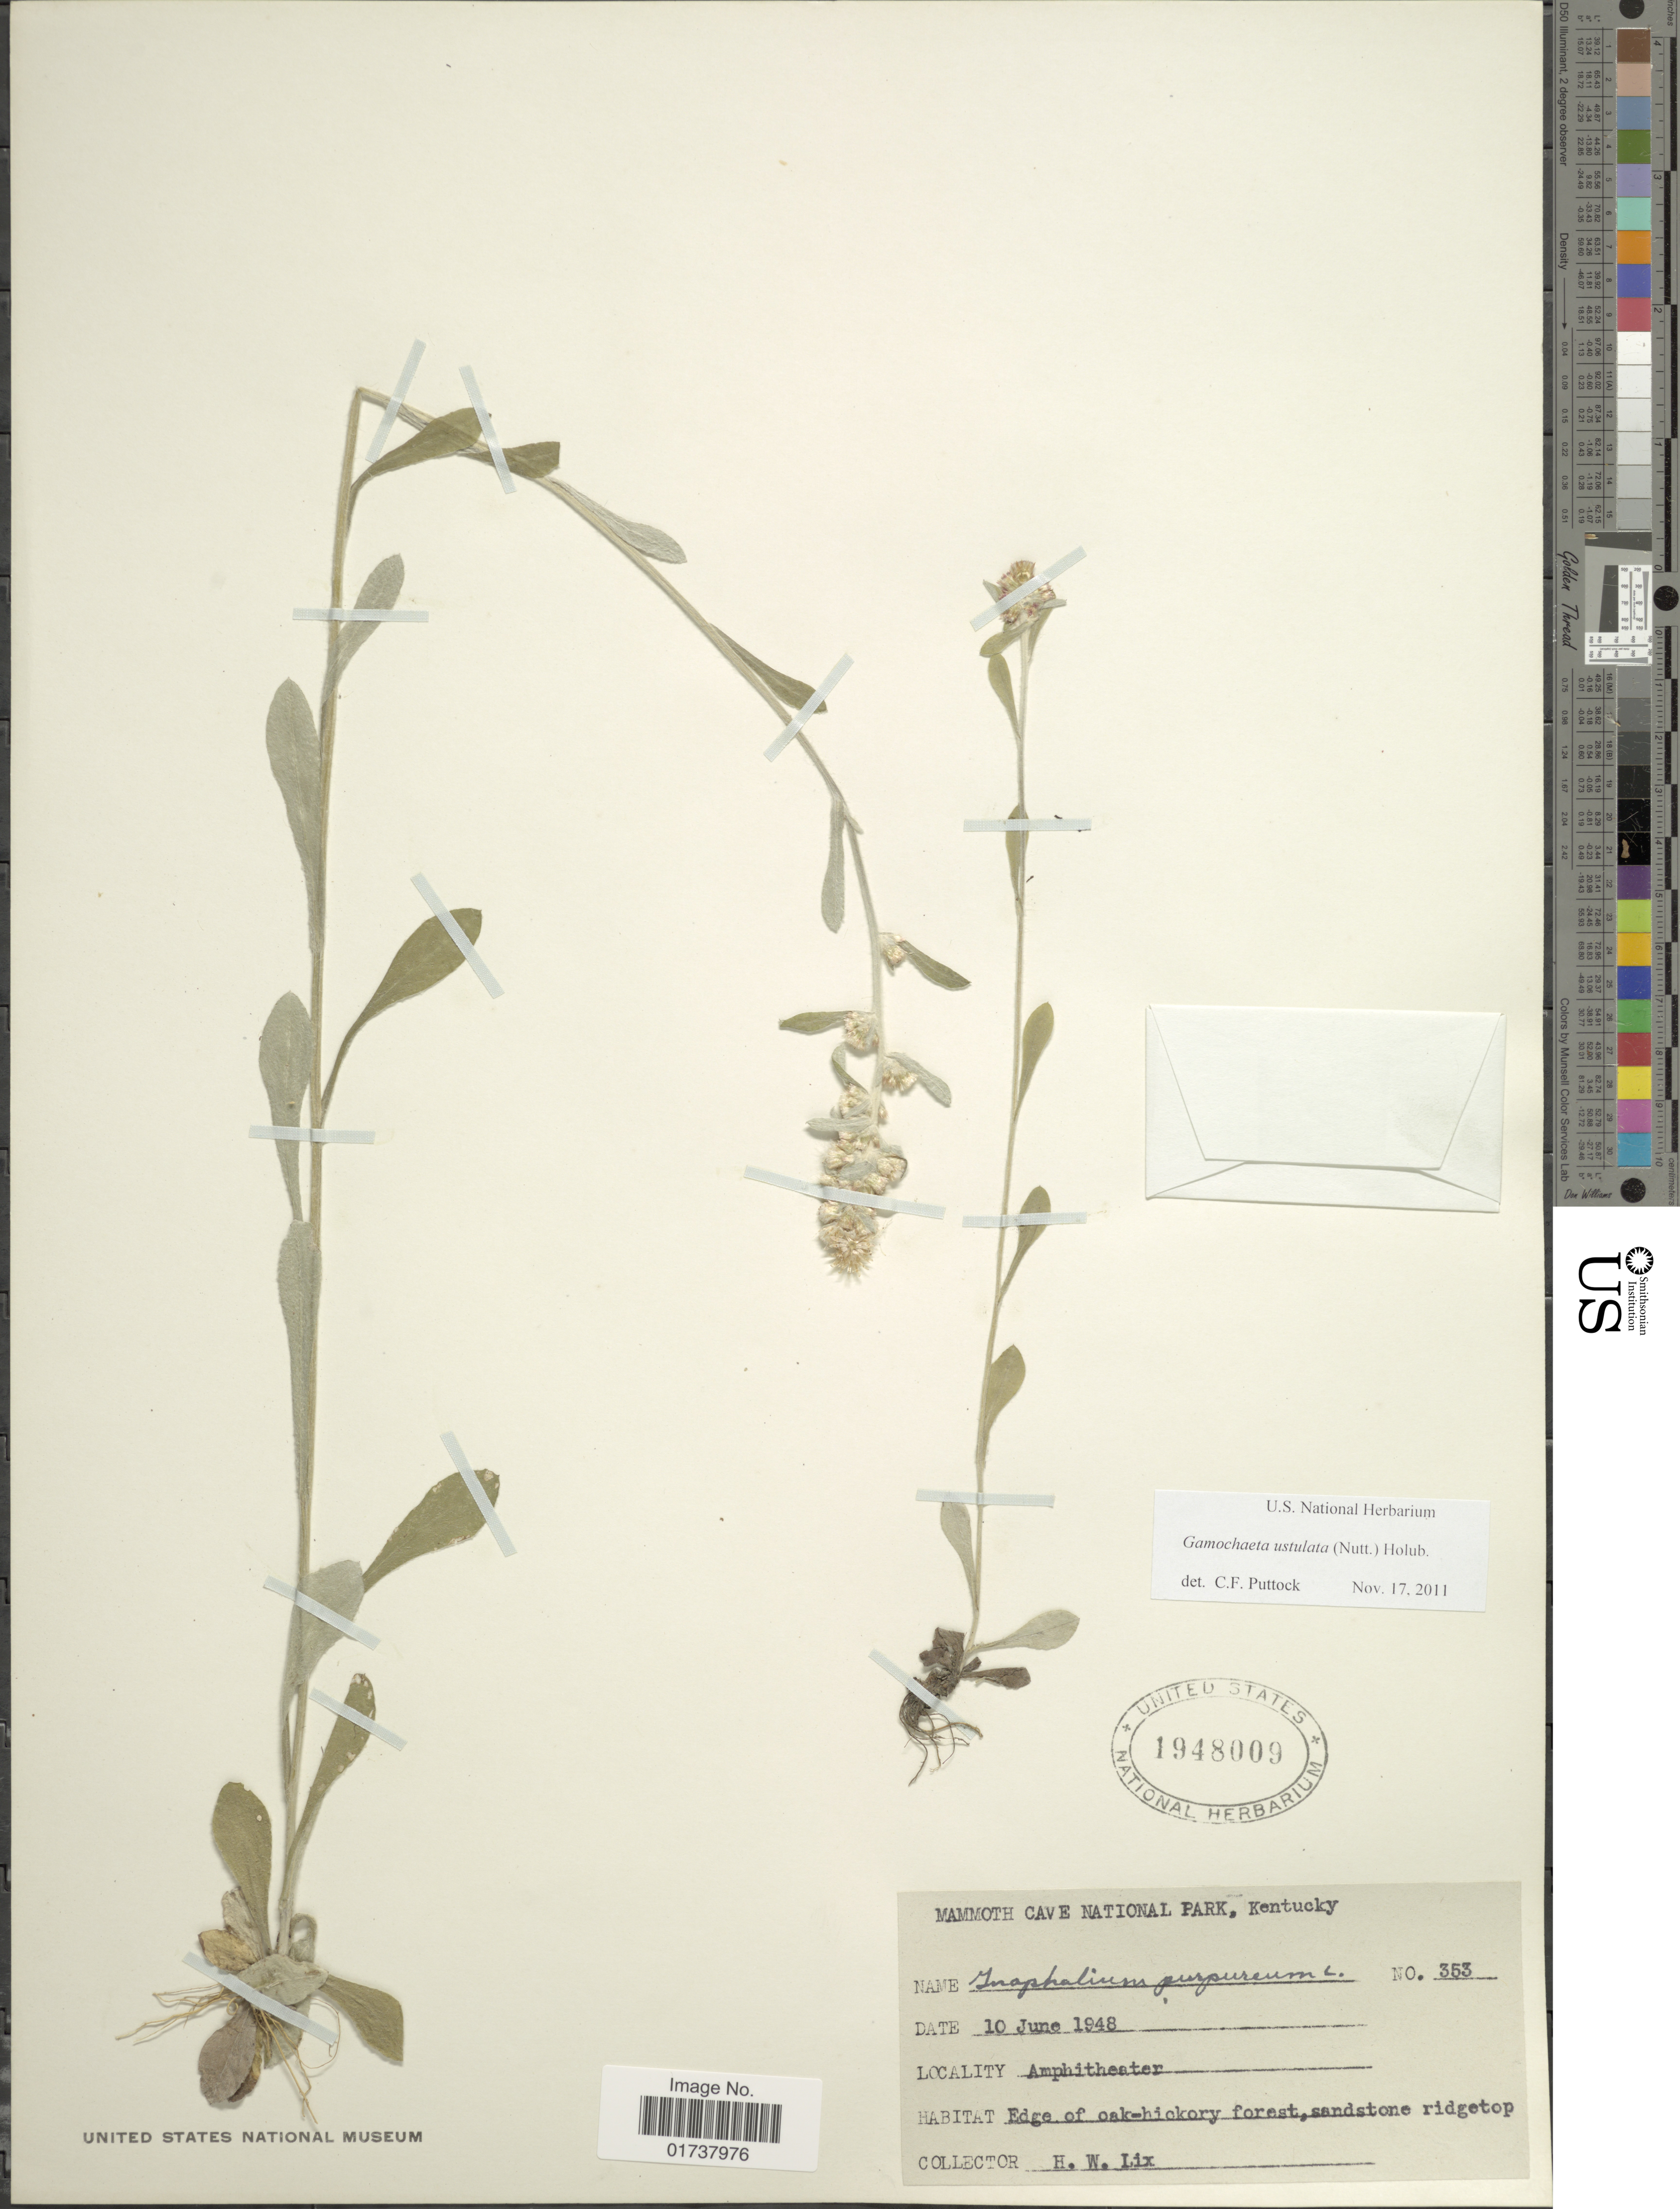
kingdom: Plantae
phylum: Tracheophyta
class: Magnoliopsida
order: Asterales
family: Asteraceae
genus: Gamochaeta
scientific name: Gamochaeta purpurea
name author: (L.) Cabrera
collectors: H. W. Lix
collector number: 353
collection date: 1948-06-10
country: United States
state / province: Kentucky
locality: Mammoth Cave National Park, Amphitheather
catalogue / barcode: US 1948009